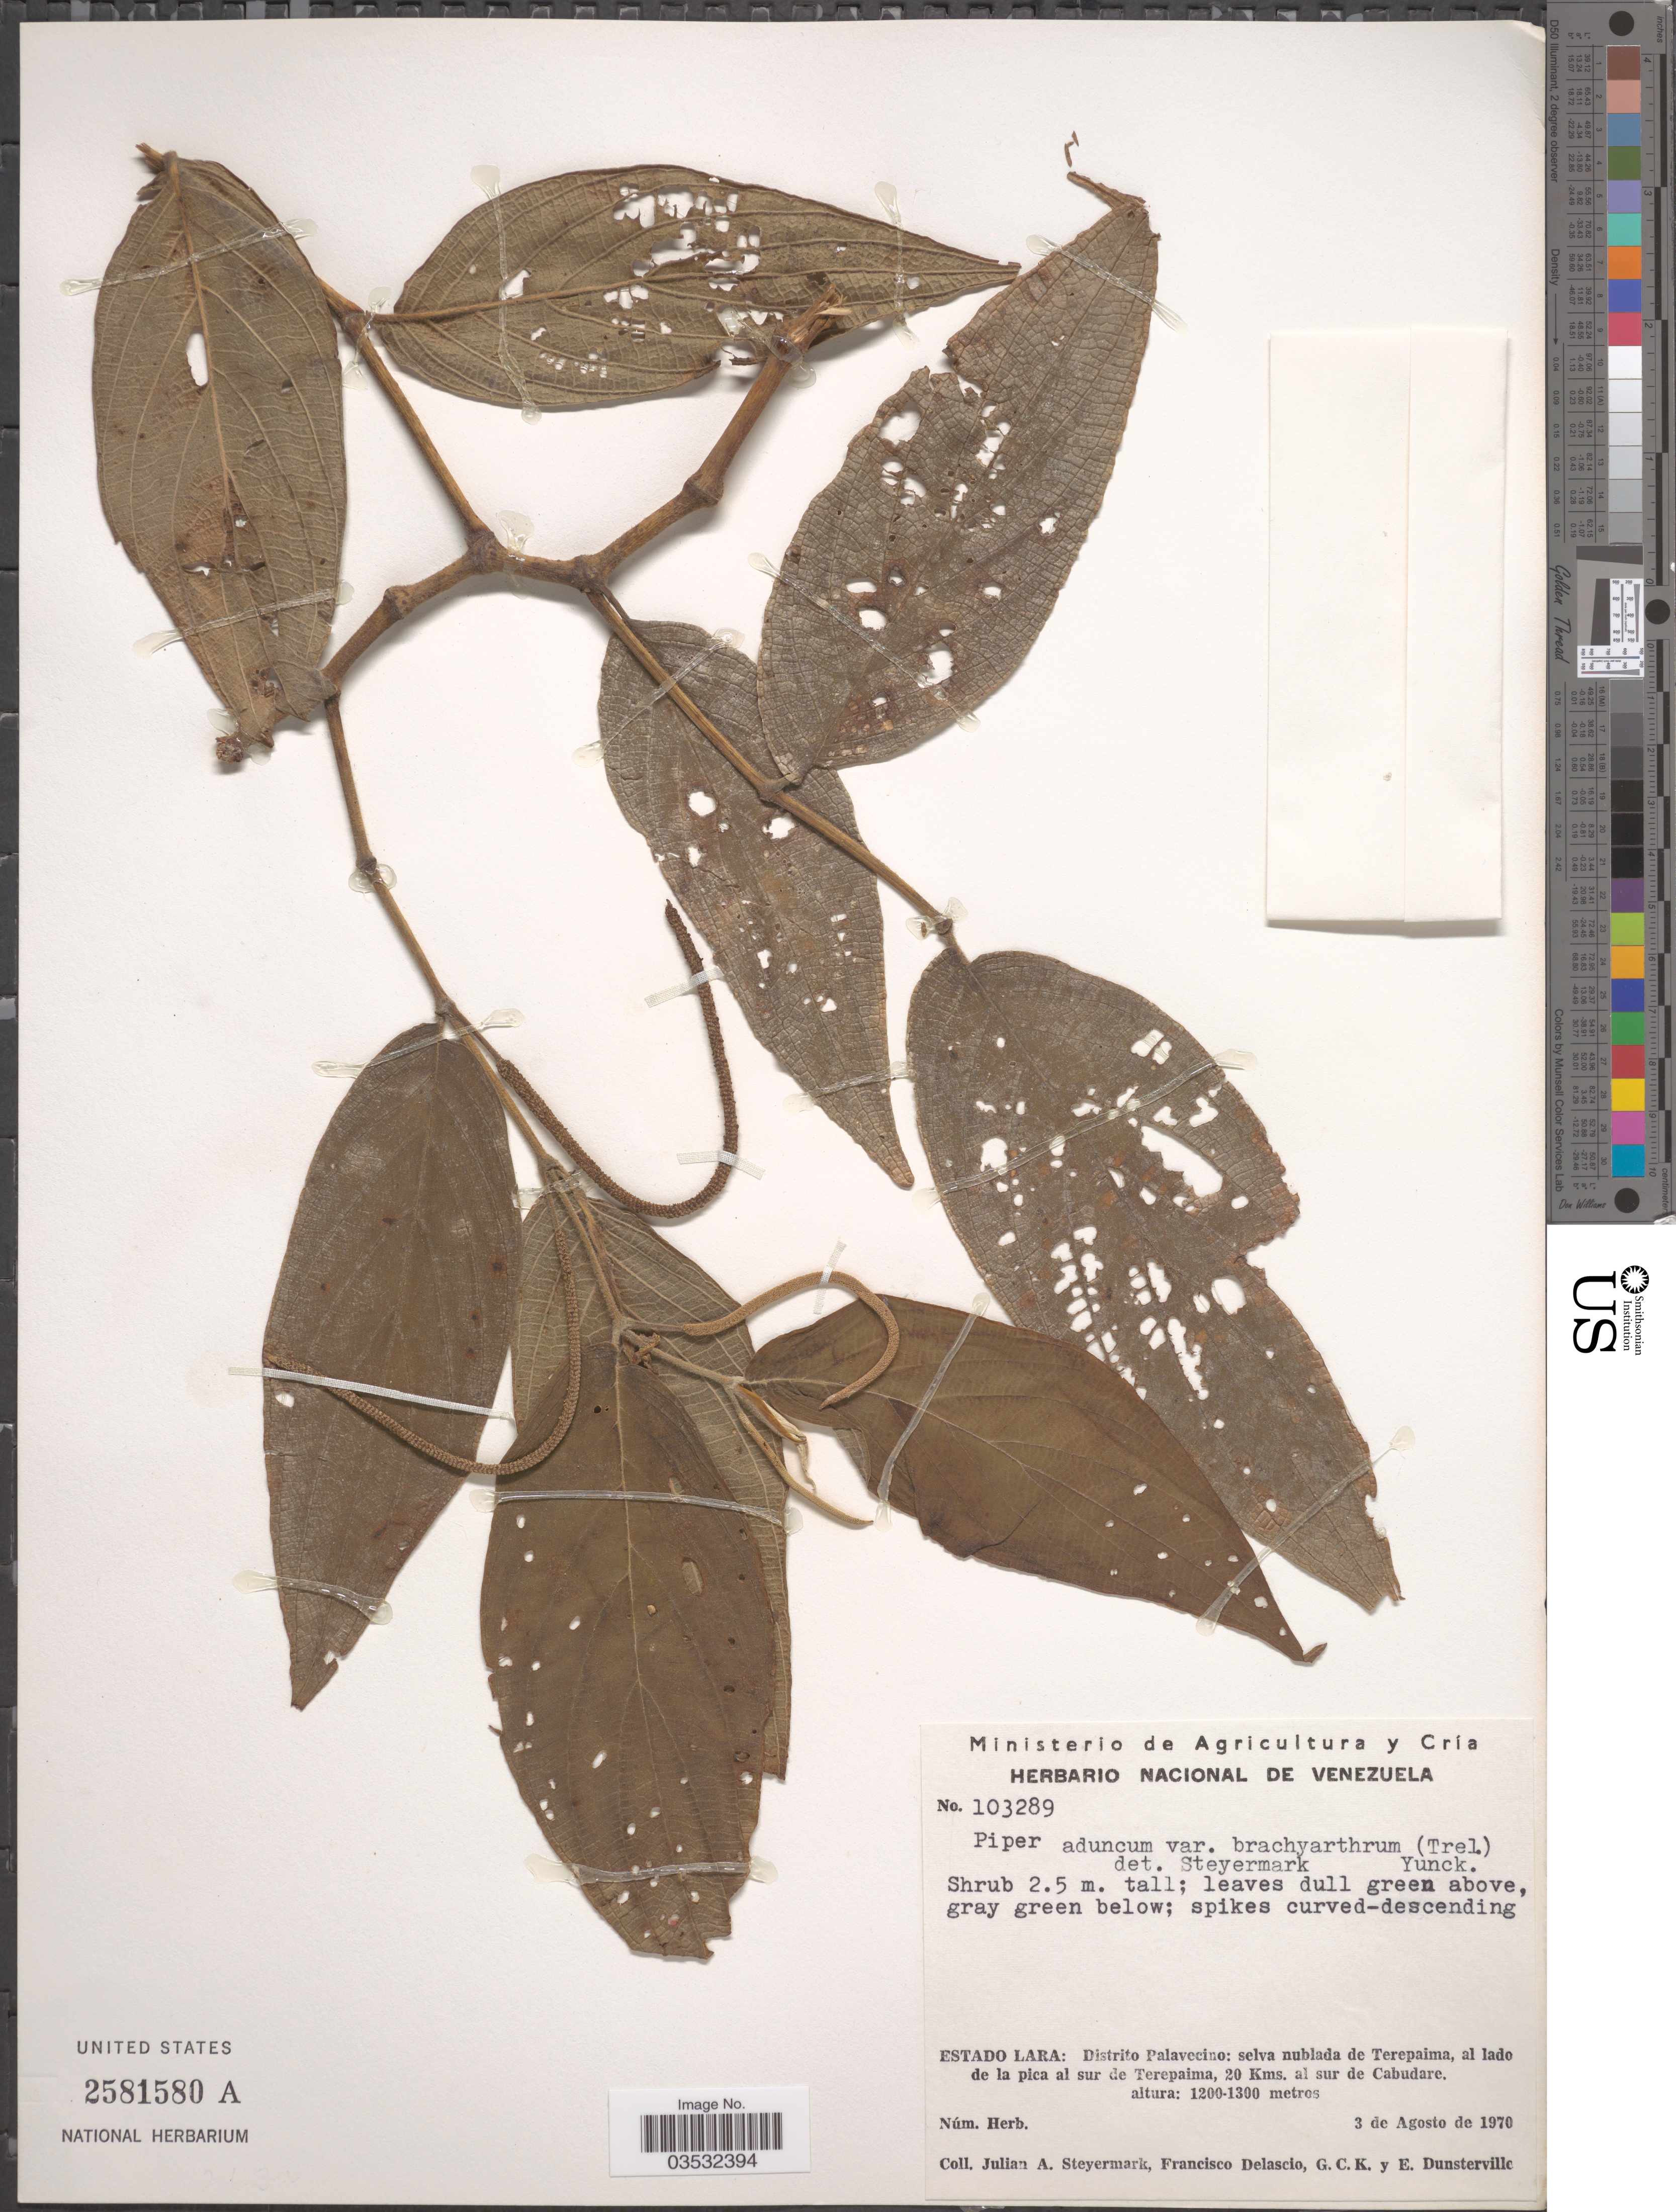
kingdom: Plantae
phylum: Tracheophyta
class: Magnoliopsida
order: Piperales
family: Piperaceae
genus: Piper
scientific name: Piper aduncum var. cordulatum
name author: L.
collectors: J. Steyermark, F. Delascio, G. C. K. Dunsterville & E. Dunsterville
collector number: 103289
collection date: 1970-08-03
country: Venezuela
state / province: Lara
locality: Distrito Palavecino: selva nublada de Terepaima, al lado de la pica al sur de Terepaima, 20 Kms. al sur de Cabudare.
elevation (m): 1200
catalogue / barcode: US 2581580A